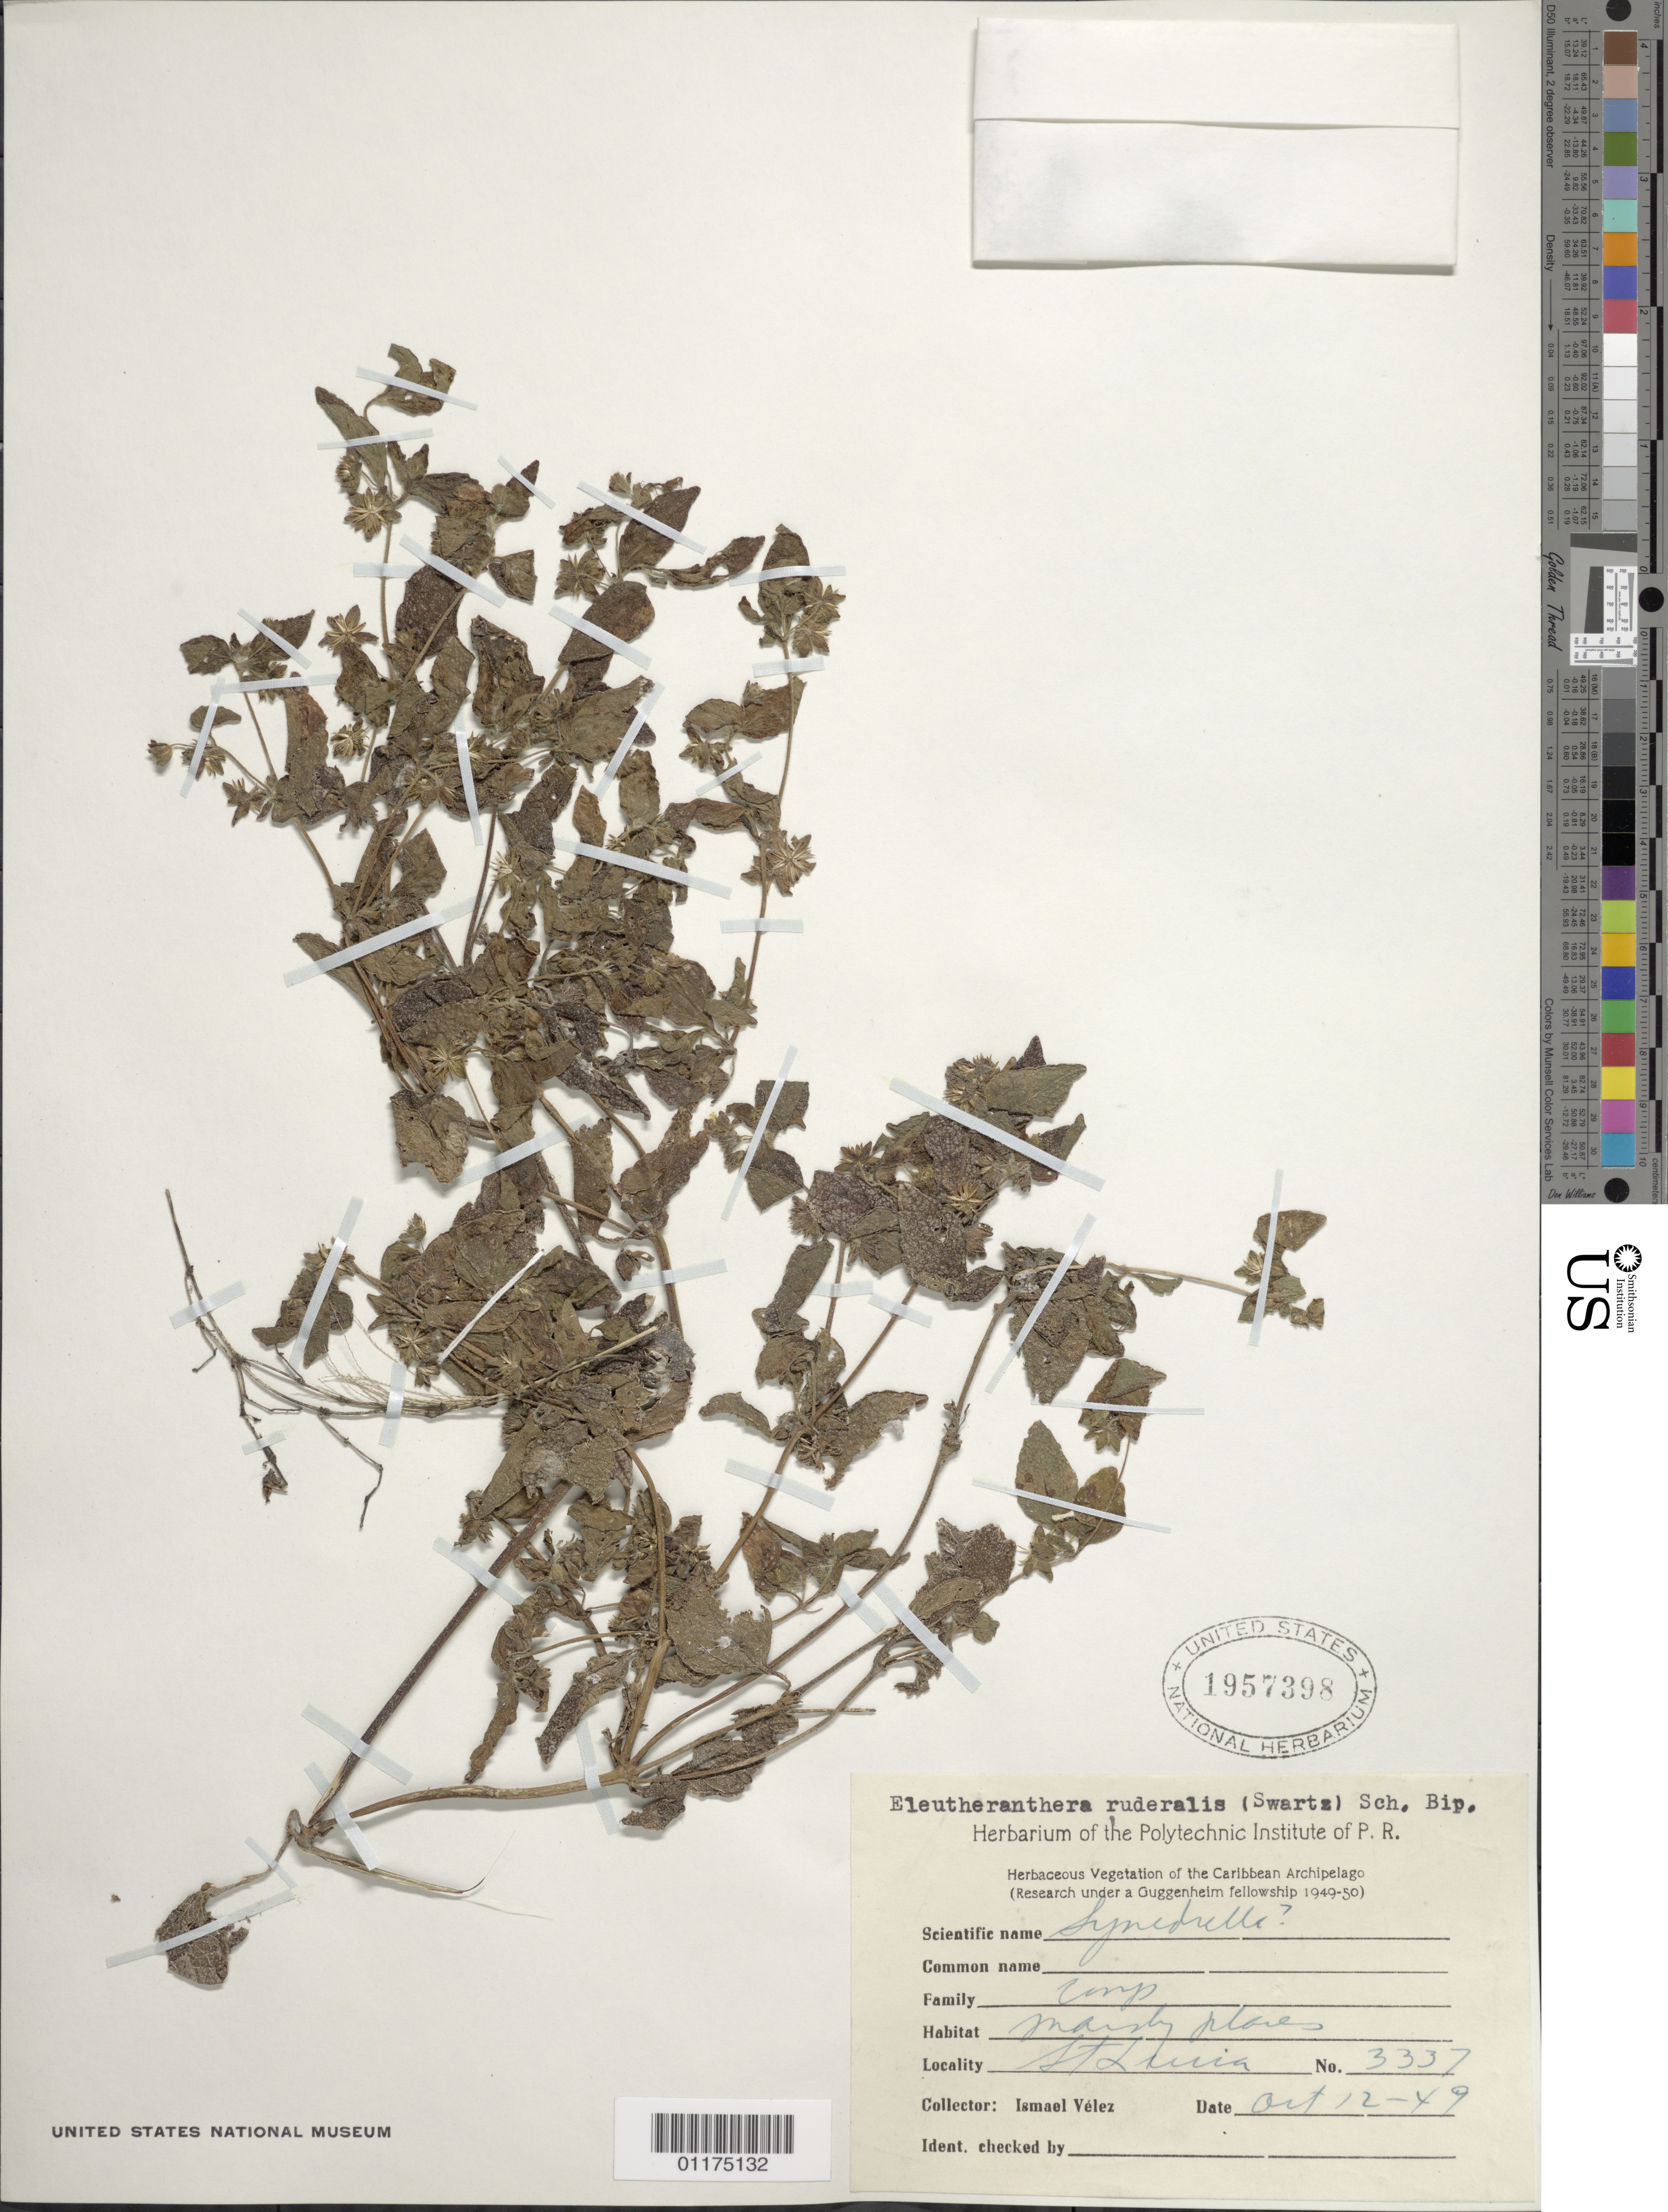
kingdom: Plantae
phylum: Tracheophyta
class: Magnoliopsida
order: Asterales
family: Asteraceae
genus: Eleutheranthera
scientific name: Eleutheranthera ruderalis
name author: (Sw.) Sch. Bip.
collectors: I. Velez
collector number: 3337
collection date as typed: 12 Oct 1949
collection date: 1949-10-12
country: St. Lucia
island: St. Lucia I.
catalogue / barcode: US 1957398